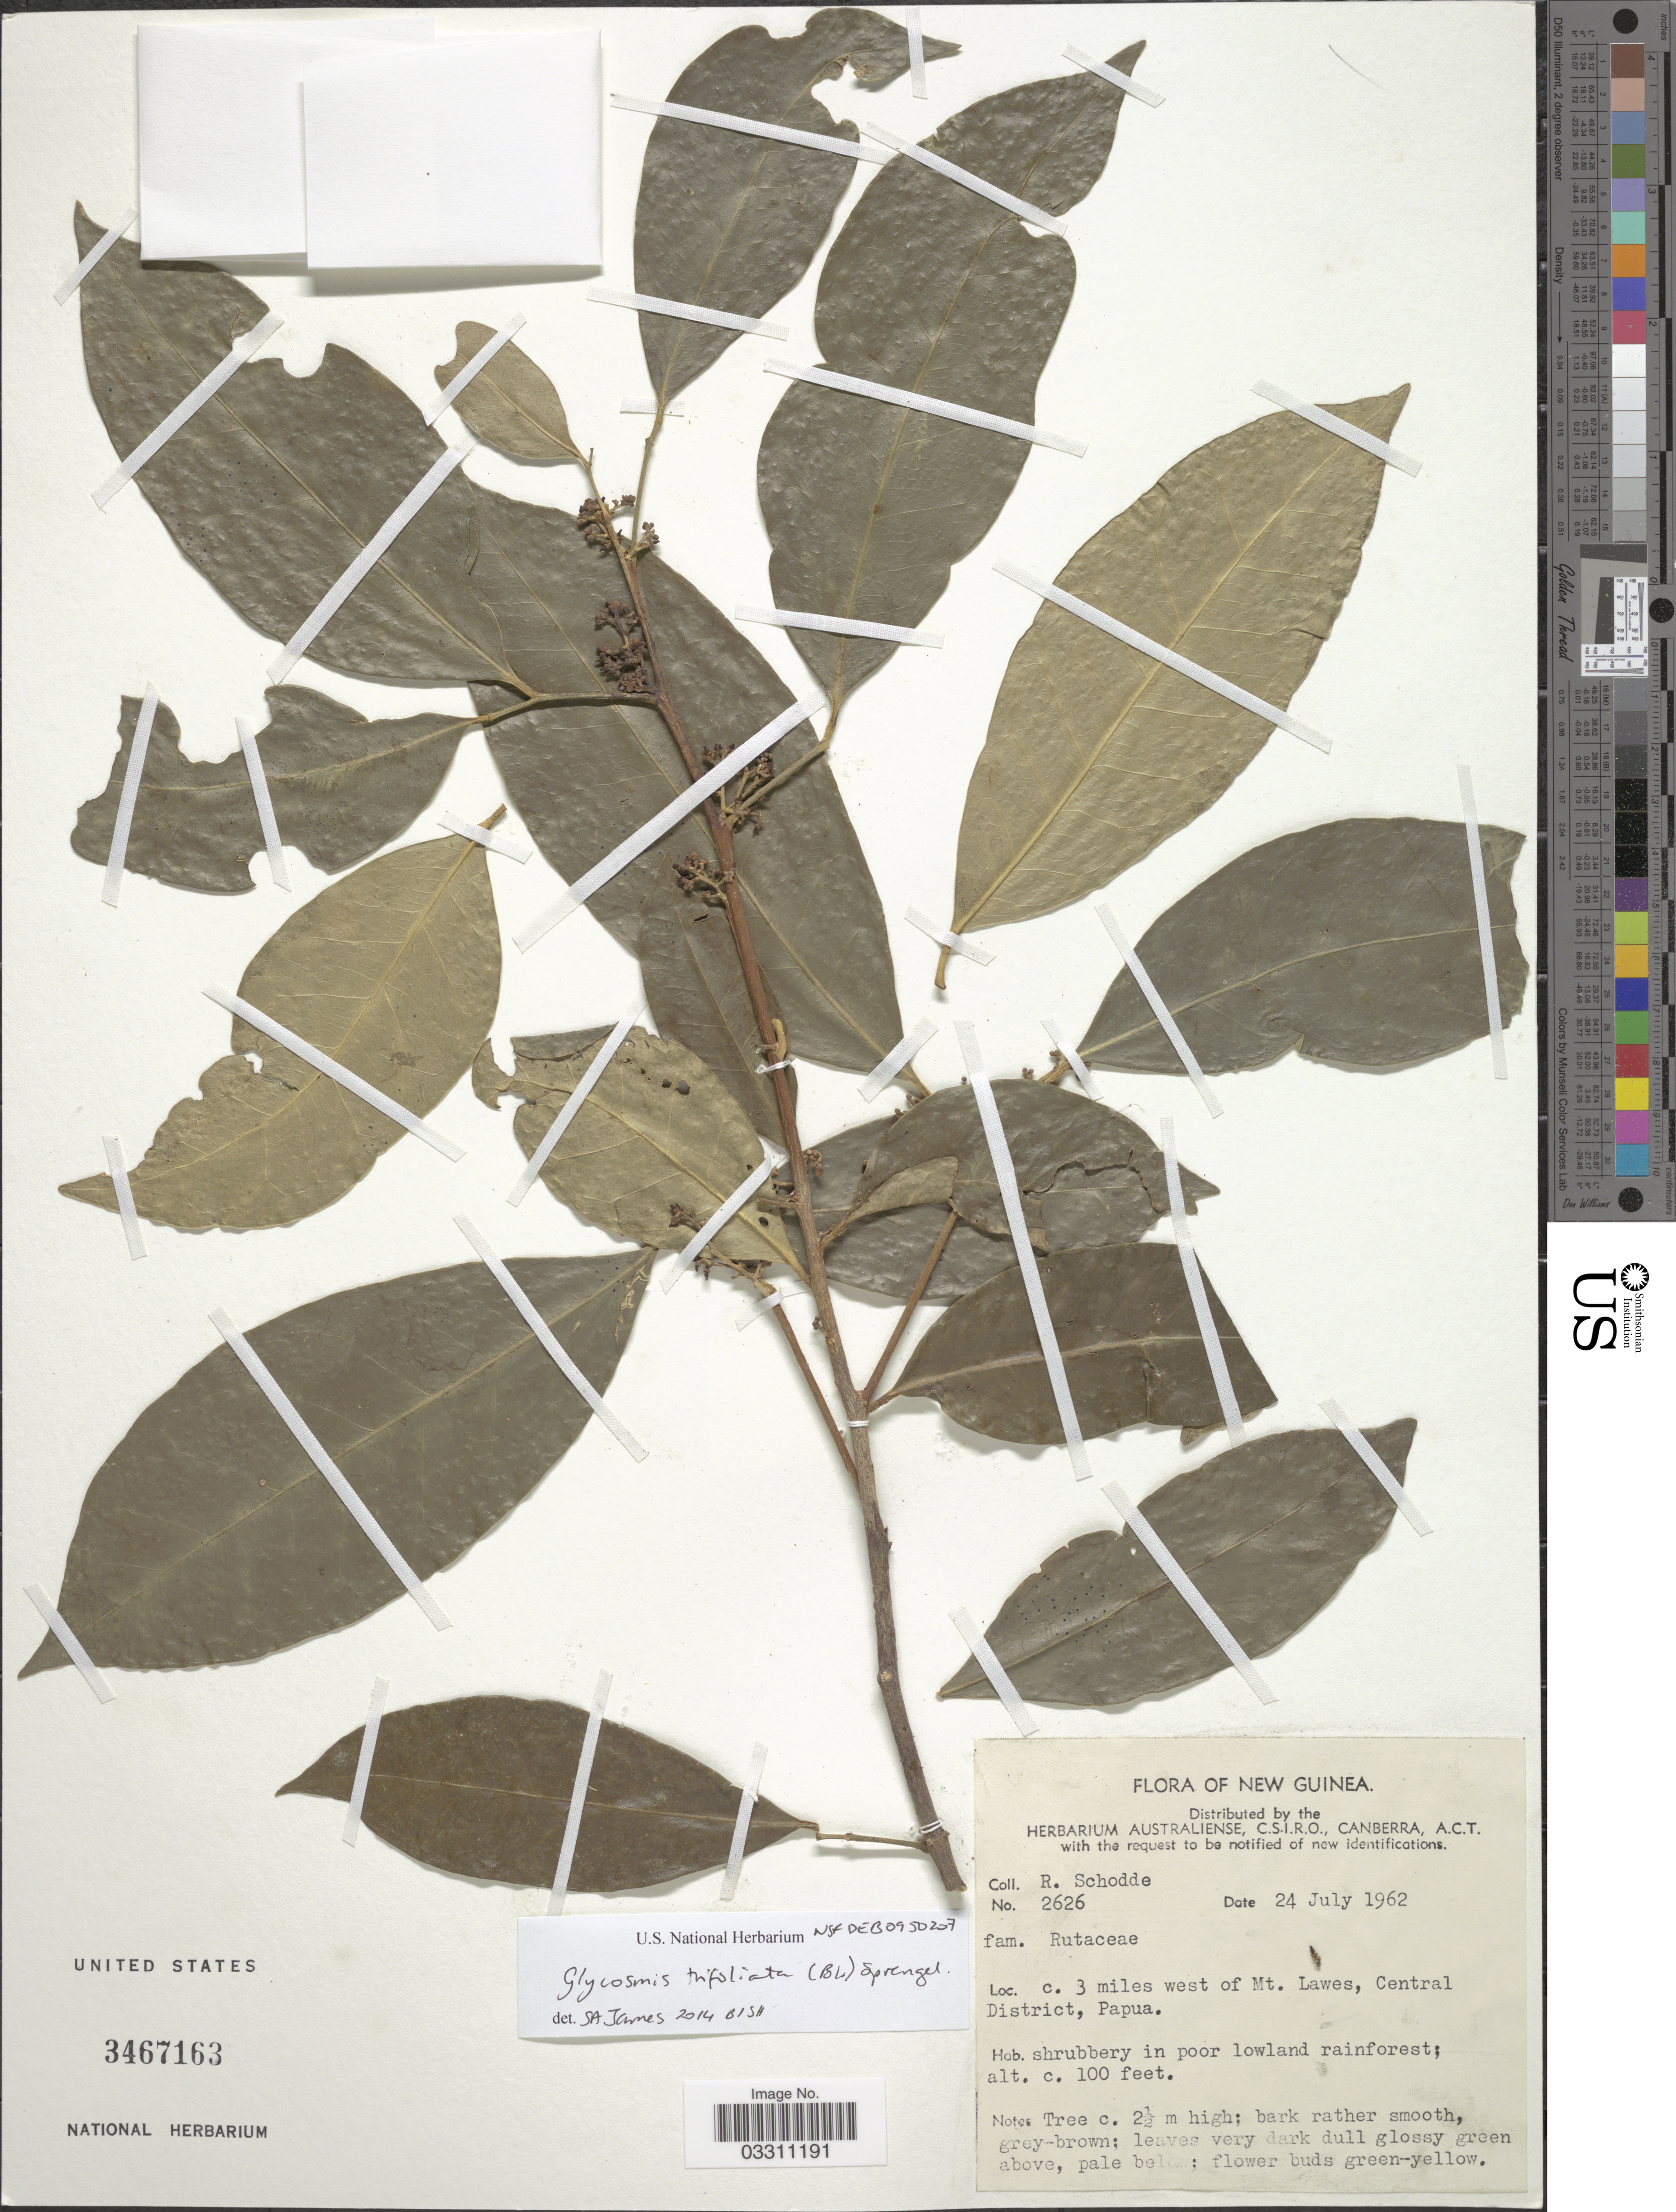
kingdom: Plantae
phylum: Tracheophyta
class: Magnoliopsida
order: Sapindales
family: Rutaceae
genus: Glycosmis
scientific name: Glycosmis trifoliata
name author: (Blume) Spreng.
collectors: R. Schodde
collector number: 2626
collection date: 1962-07-24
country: Papua New Guinea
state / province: Central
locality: New Guinea. c. 3 miles west of Mt. Lawes, Central District, Papua.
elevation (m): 30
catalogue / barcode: US 3467163